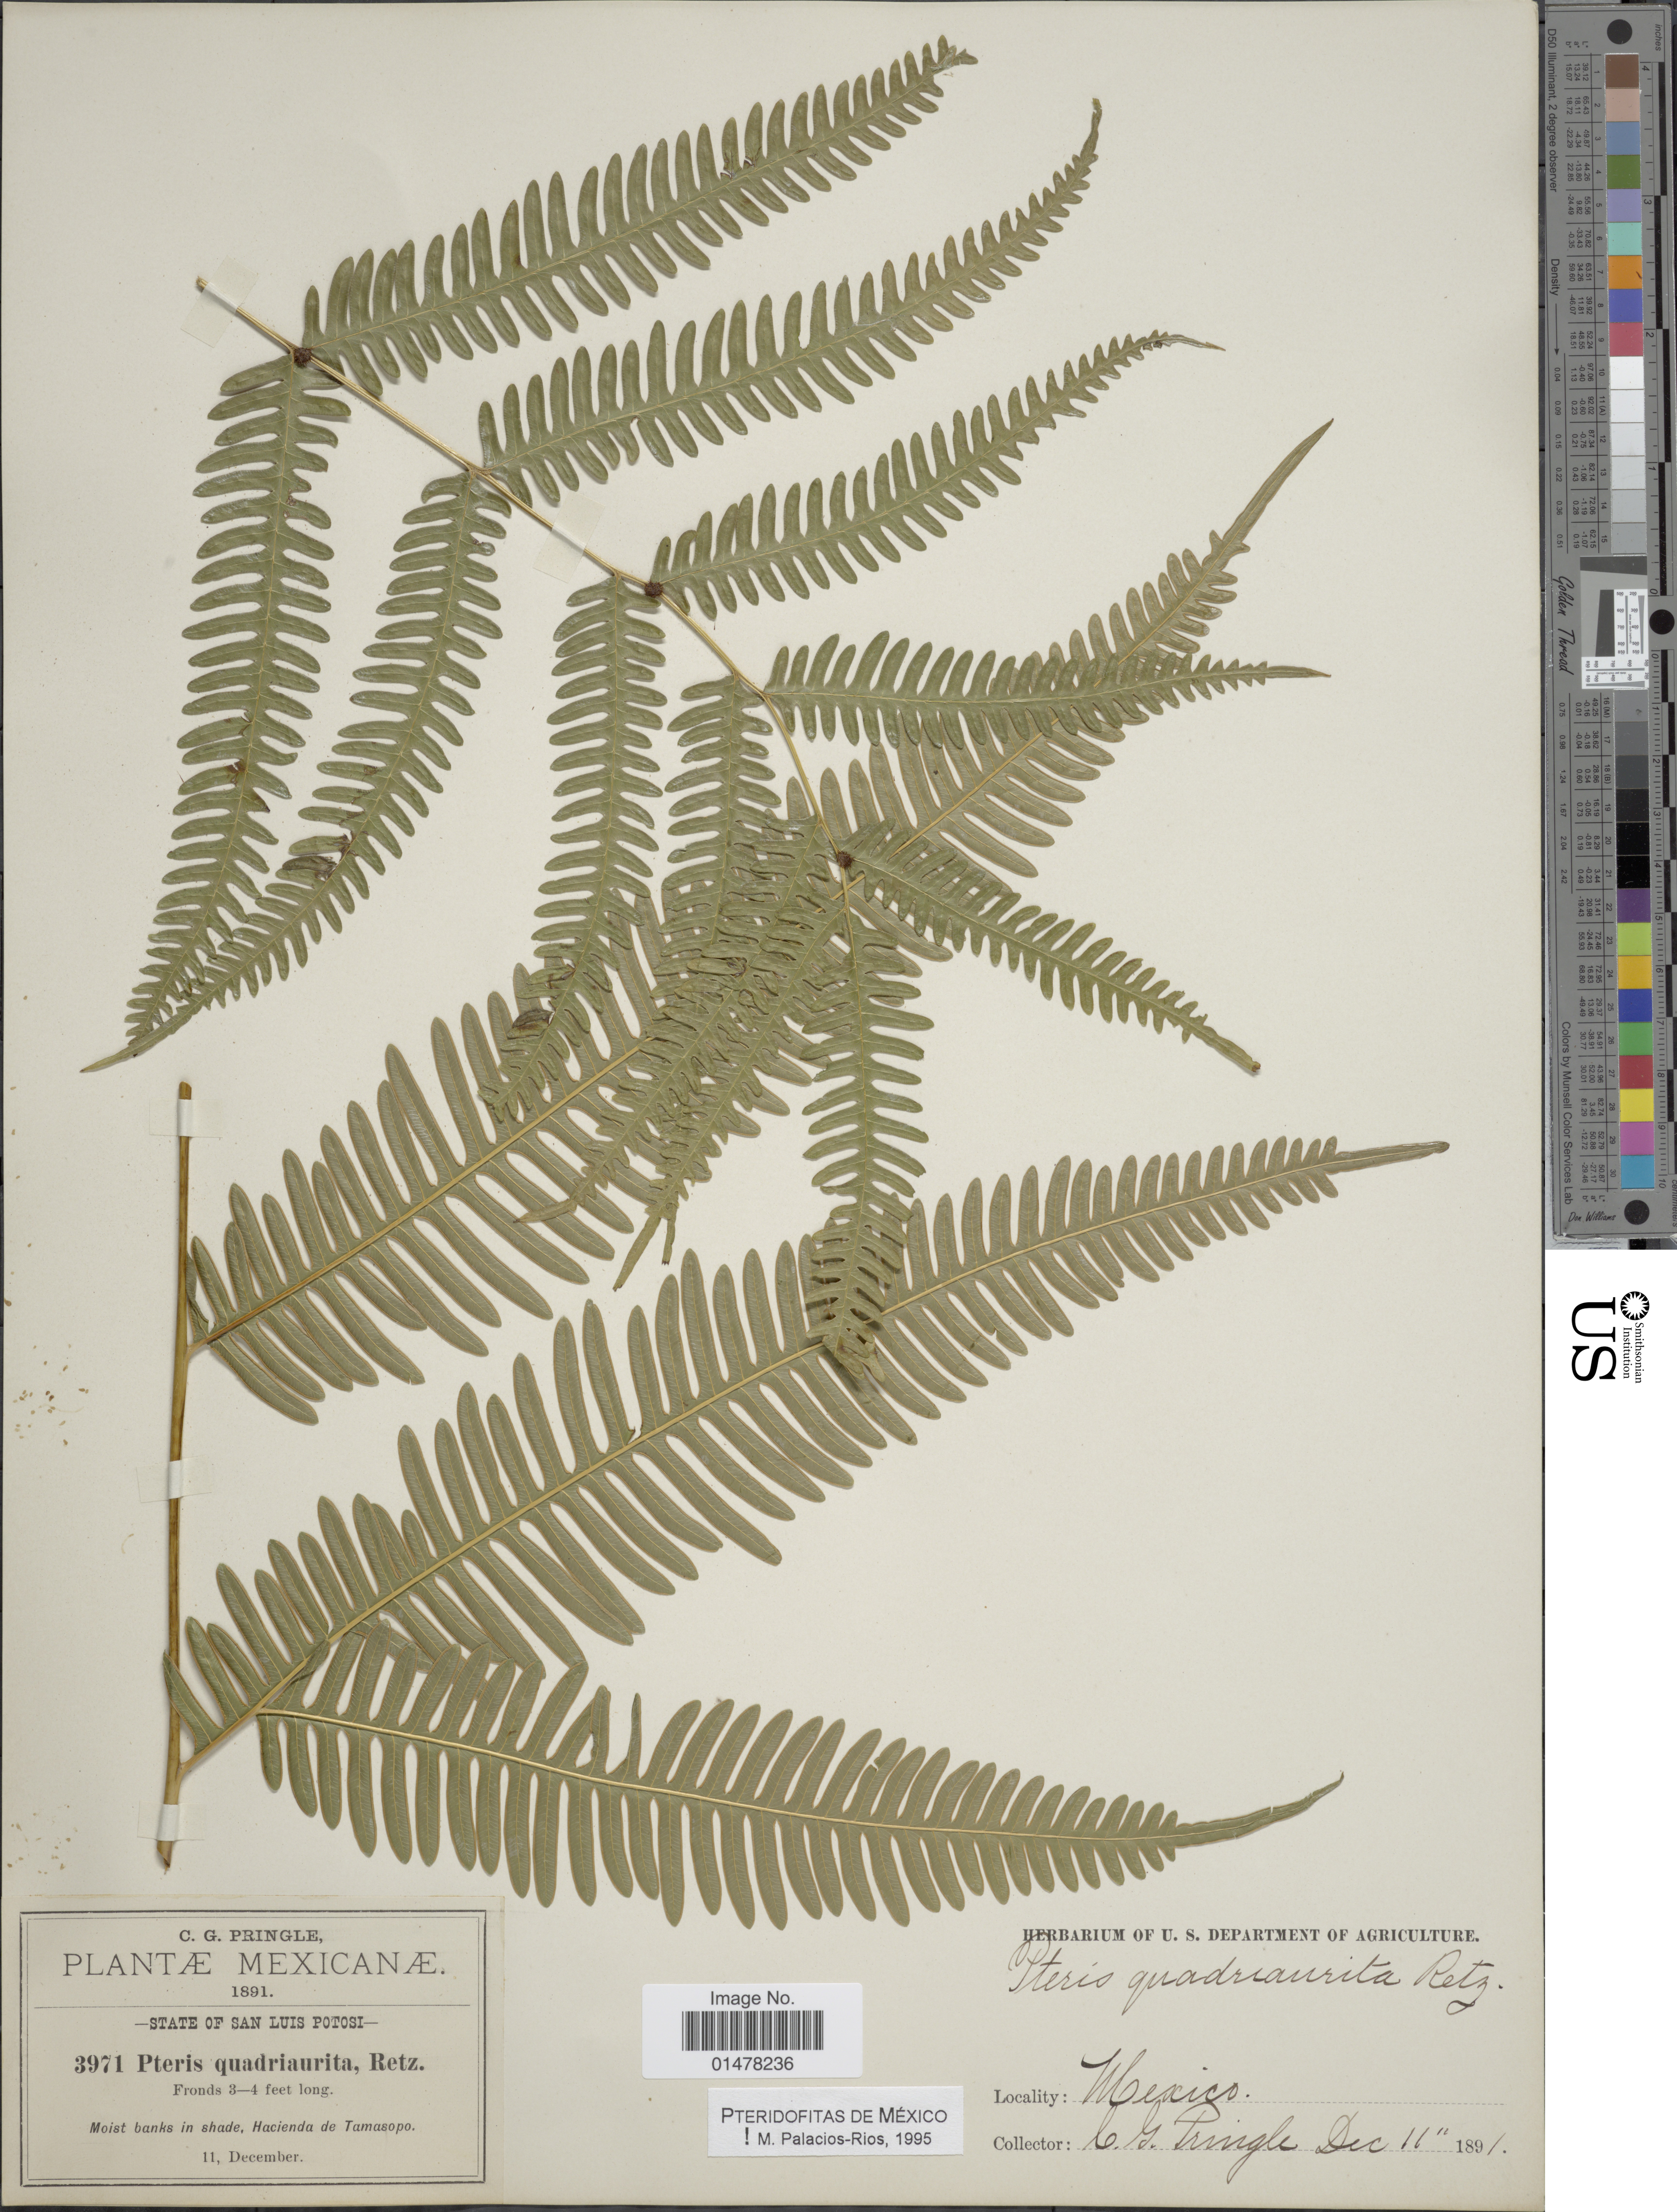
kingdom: Plantae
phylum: Tracheophyta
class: Polypodiopsida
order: Polypodiales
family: Pteridaceae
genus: Pteris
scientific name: Pteris quadriaurita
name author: Retz.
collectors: C. G. Pringle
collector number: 3971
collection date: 1891-12-11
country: Mexico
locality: Plantae Mexicanae, moist banks in shade, hacienda de Tamasopo, state of San Luis Potosi